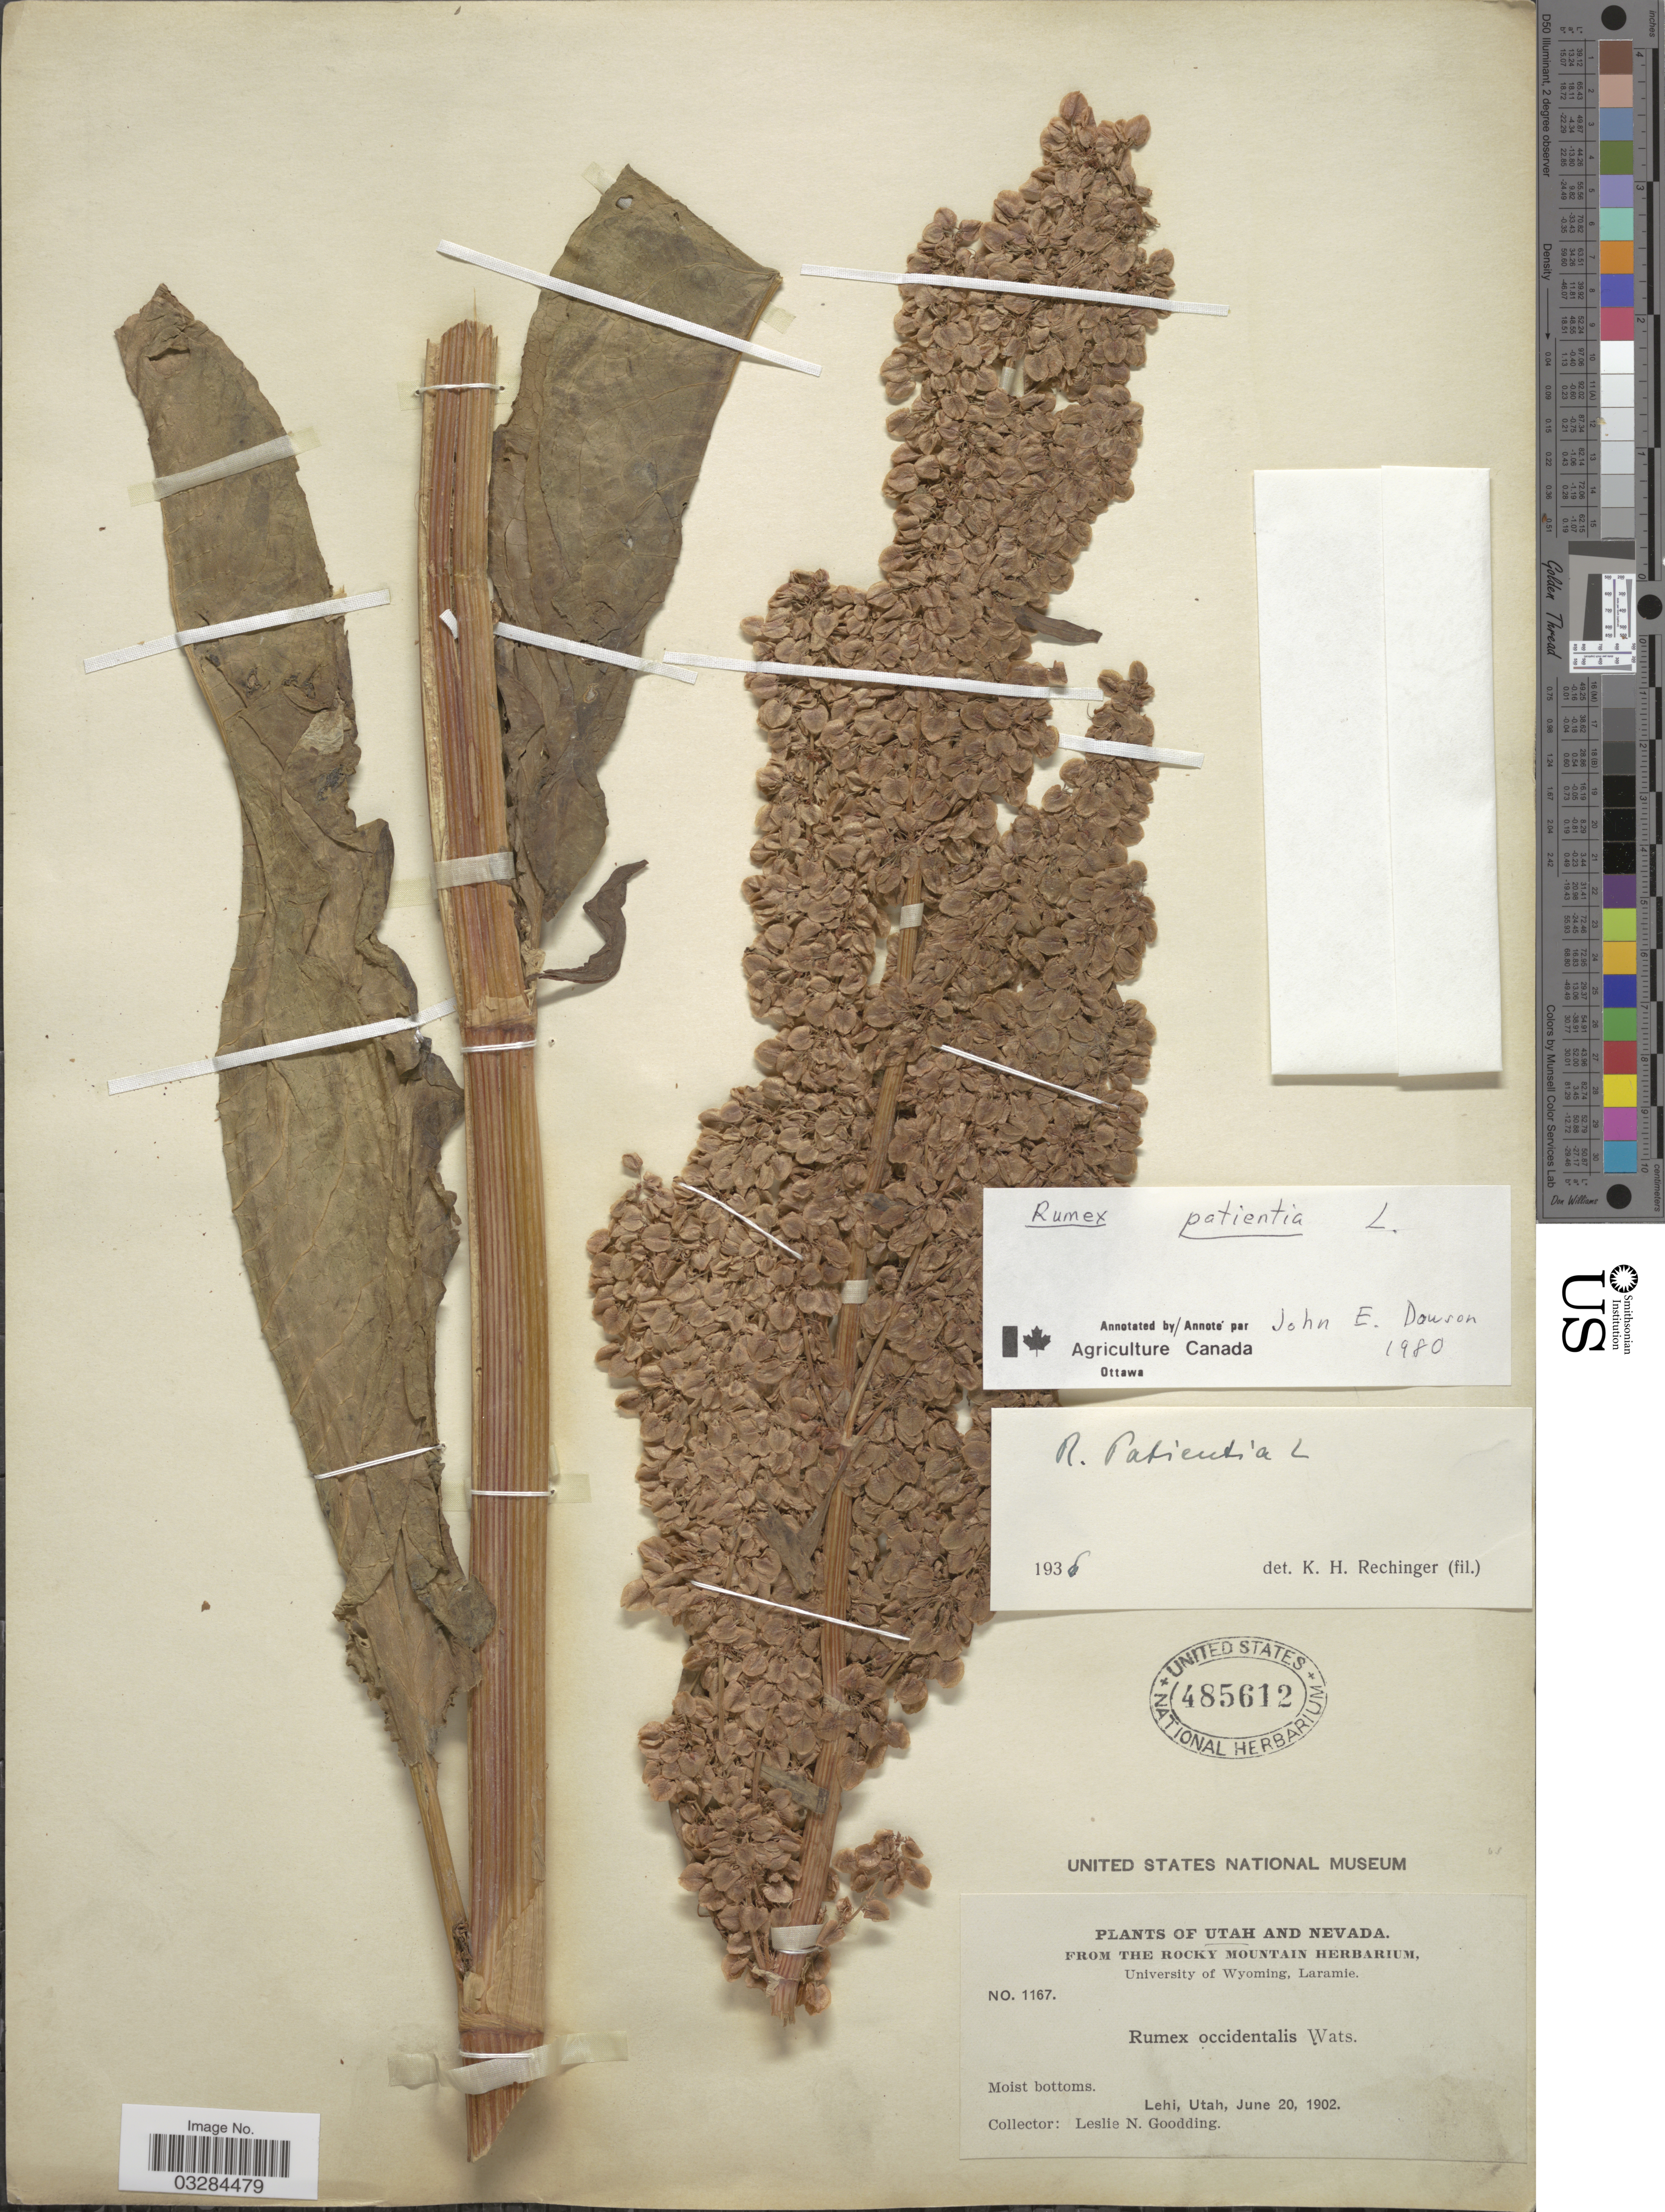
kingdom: Plantae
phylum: Tracheophyta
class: Magnoliopsida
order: Caryophyllales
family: Polygonaceae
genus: Rumex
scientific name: Rumex patientia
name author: L.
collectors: L. N. Goodding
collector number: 1167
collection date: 1902-06-20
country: United States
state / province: Utah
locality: Lehi.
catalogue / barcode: US 485612